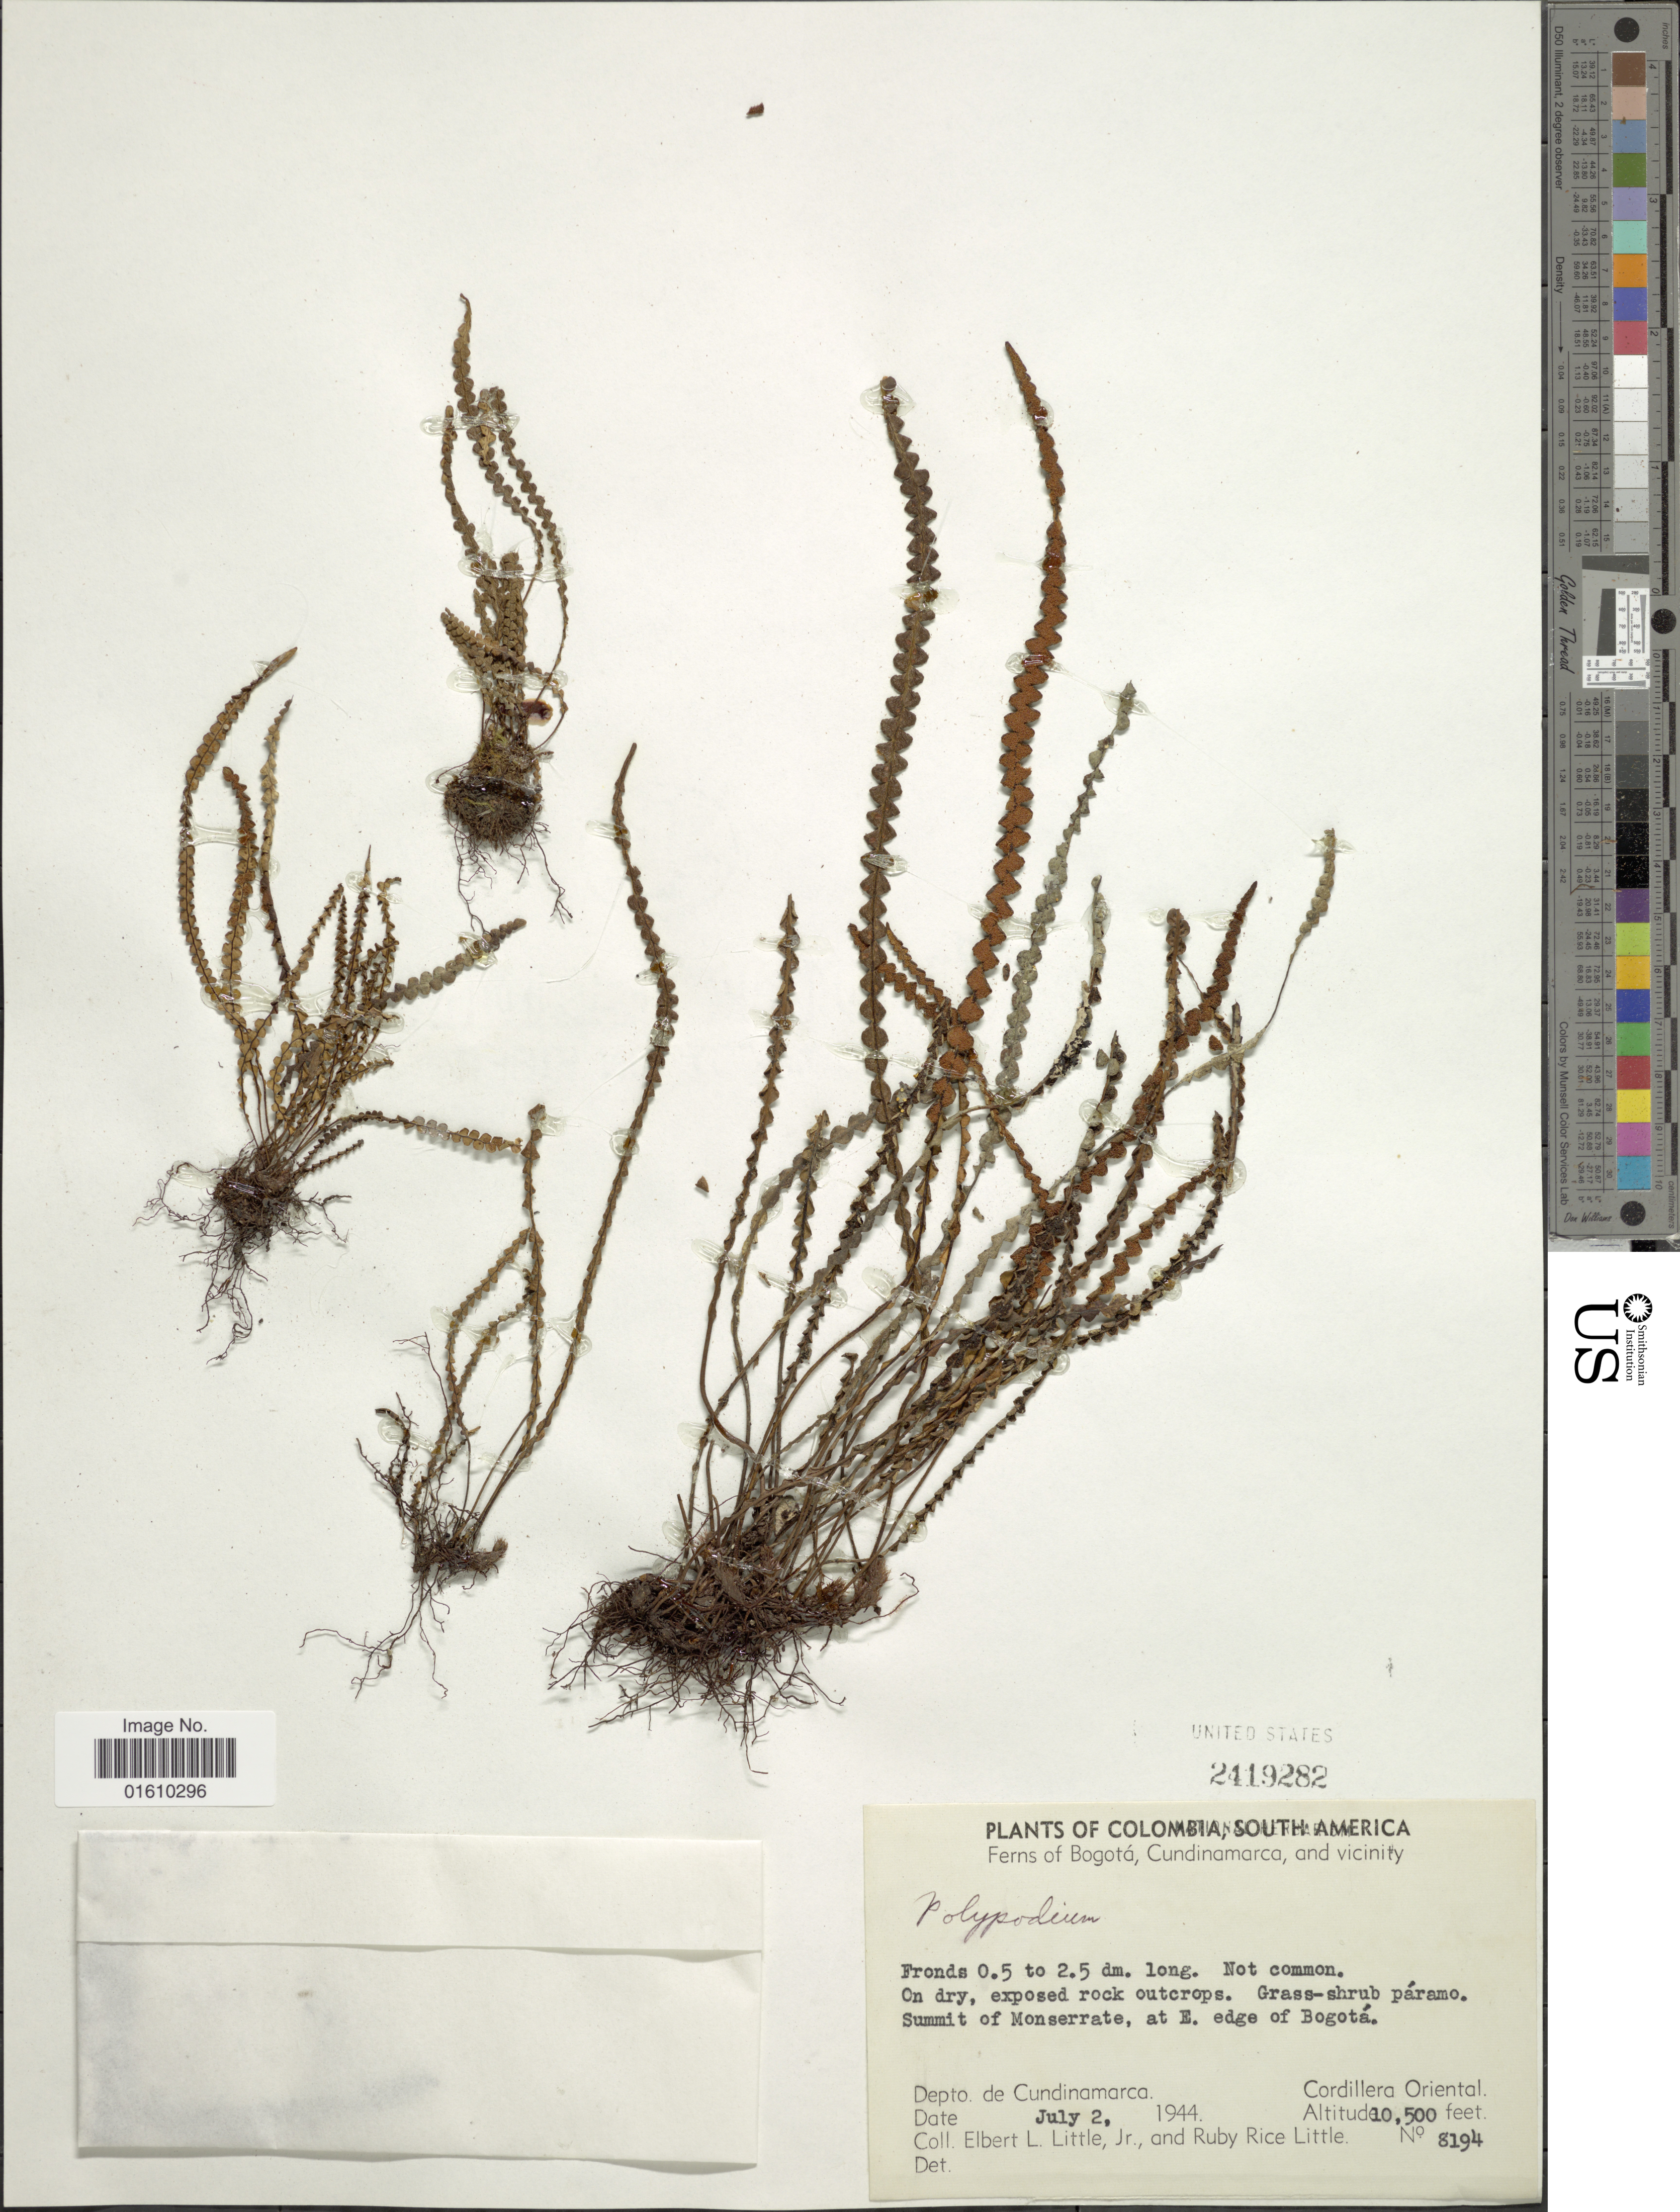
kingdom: Plantae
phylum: Tracheophyta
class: Polypodiopsida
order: Polypodiales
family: Polypodiaceae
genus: Melpomene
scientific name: Melpomene sp.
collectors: E. L. Little & R. R. Little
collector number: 8194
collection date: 1944-07-02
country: Colombia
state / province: Cundinamarca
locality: Ferns of Bogotá, Cundinamarca, and vicinity, Grass-shrub páramo, Summit of Monserrate, at E. edge of Bogotá, Cordillera Oriental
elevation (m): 3200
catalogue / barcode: US 2419282